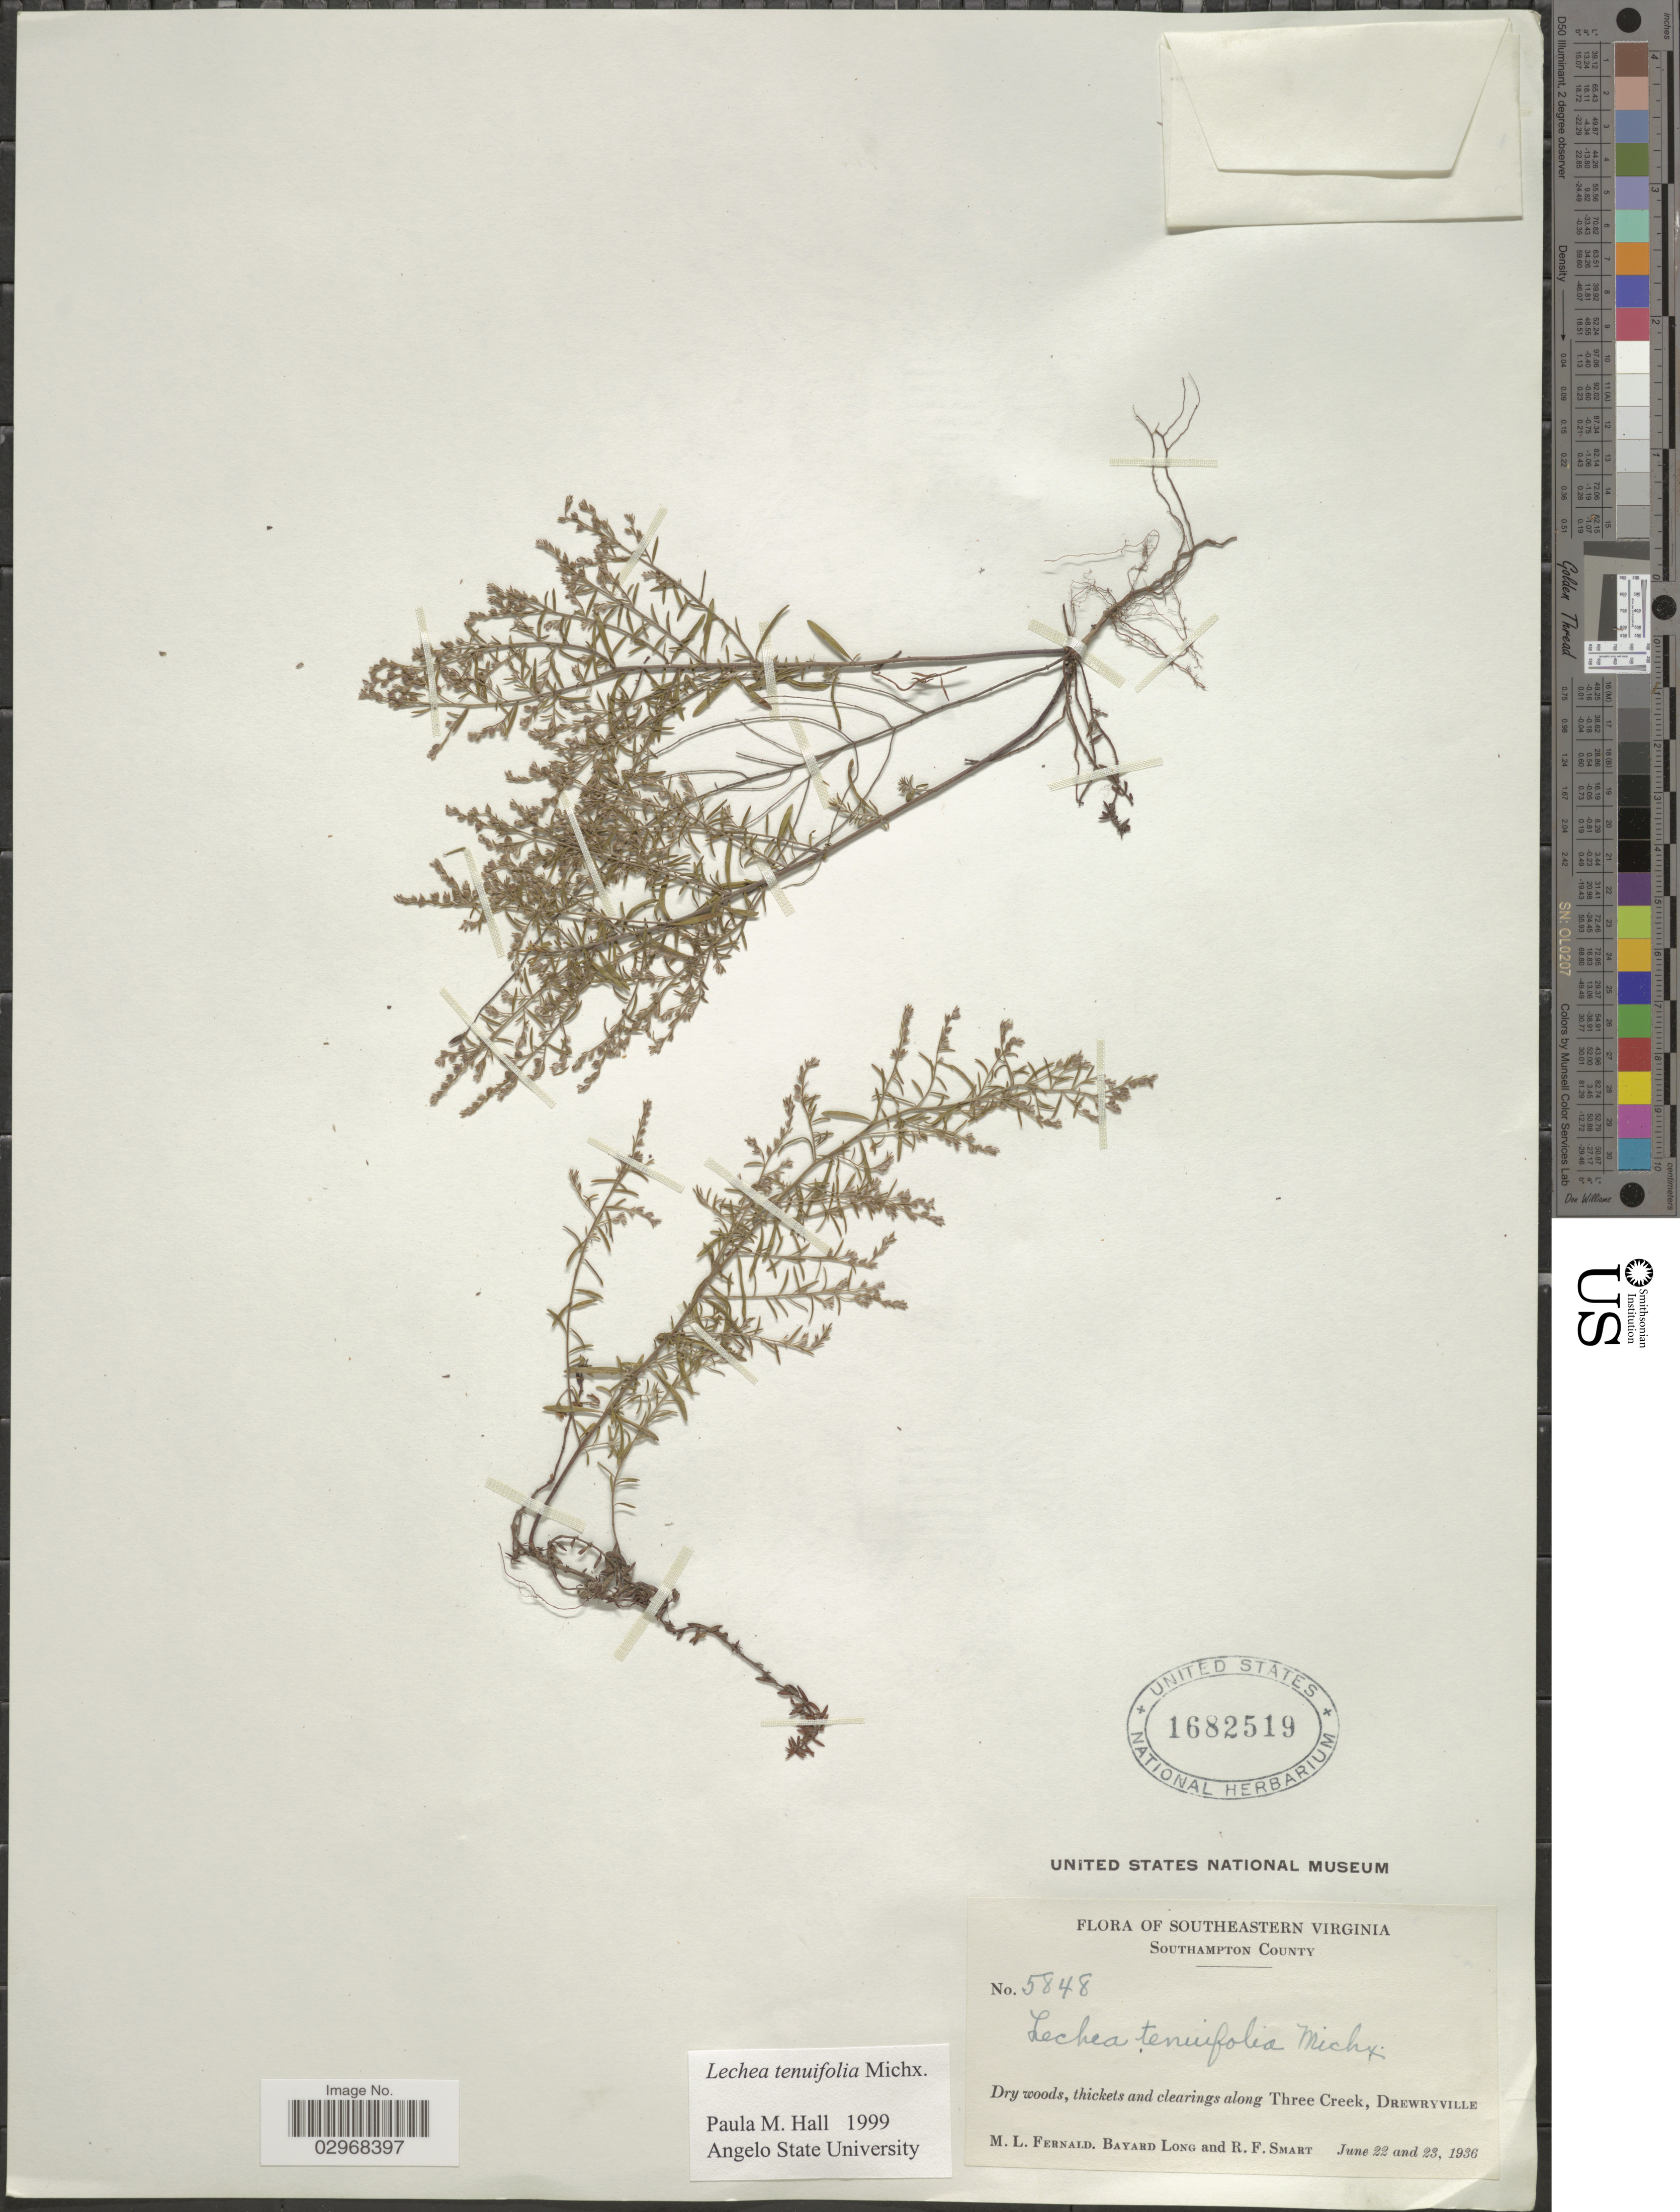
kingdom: Plantae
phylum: Tracheophyta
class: Magnoliopsida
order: Malvales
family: Cistaceae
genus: Lechea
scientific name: Lechea tenuifolia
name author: Michx.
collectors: M. L. Fernald, B. Long & R. Smart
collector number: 5848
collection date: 1936-06-22/1936-06-23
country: United States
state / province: Virginia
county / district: Southampton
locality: Southeastern Virginia, Southampton County, along Three Creek Drewryville.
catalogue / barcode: US 1682519